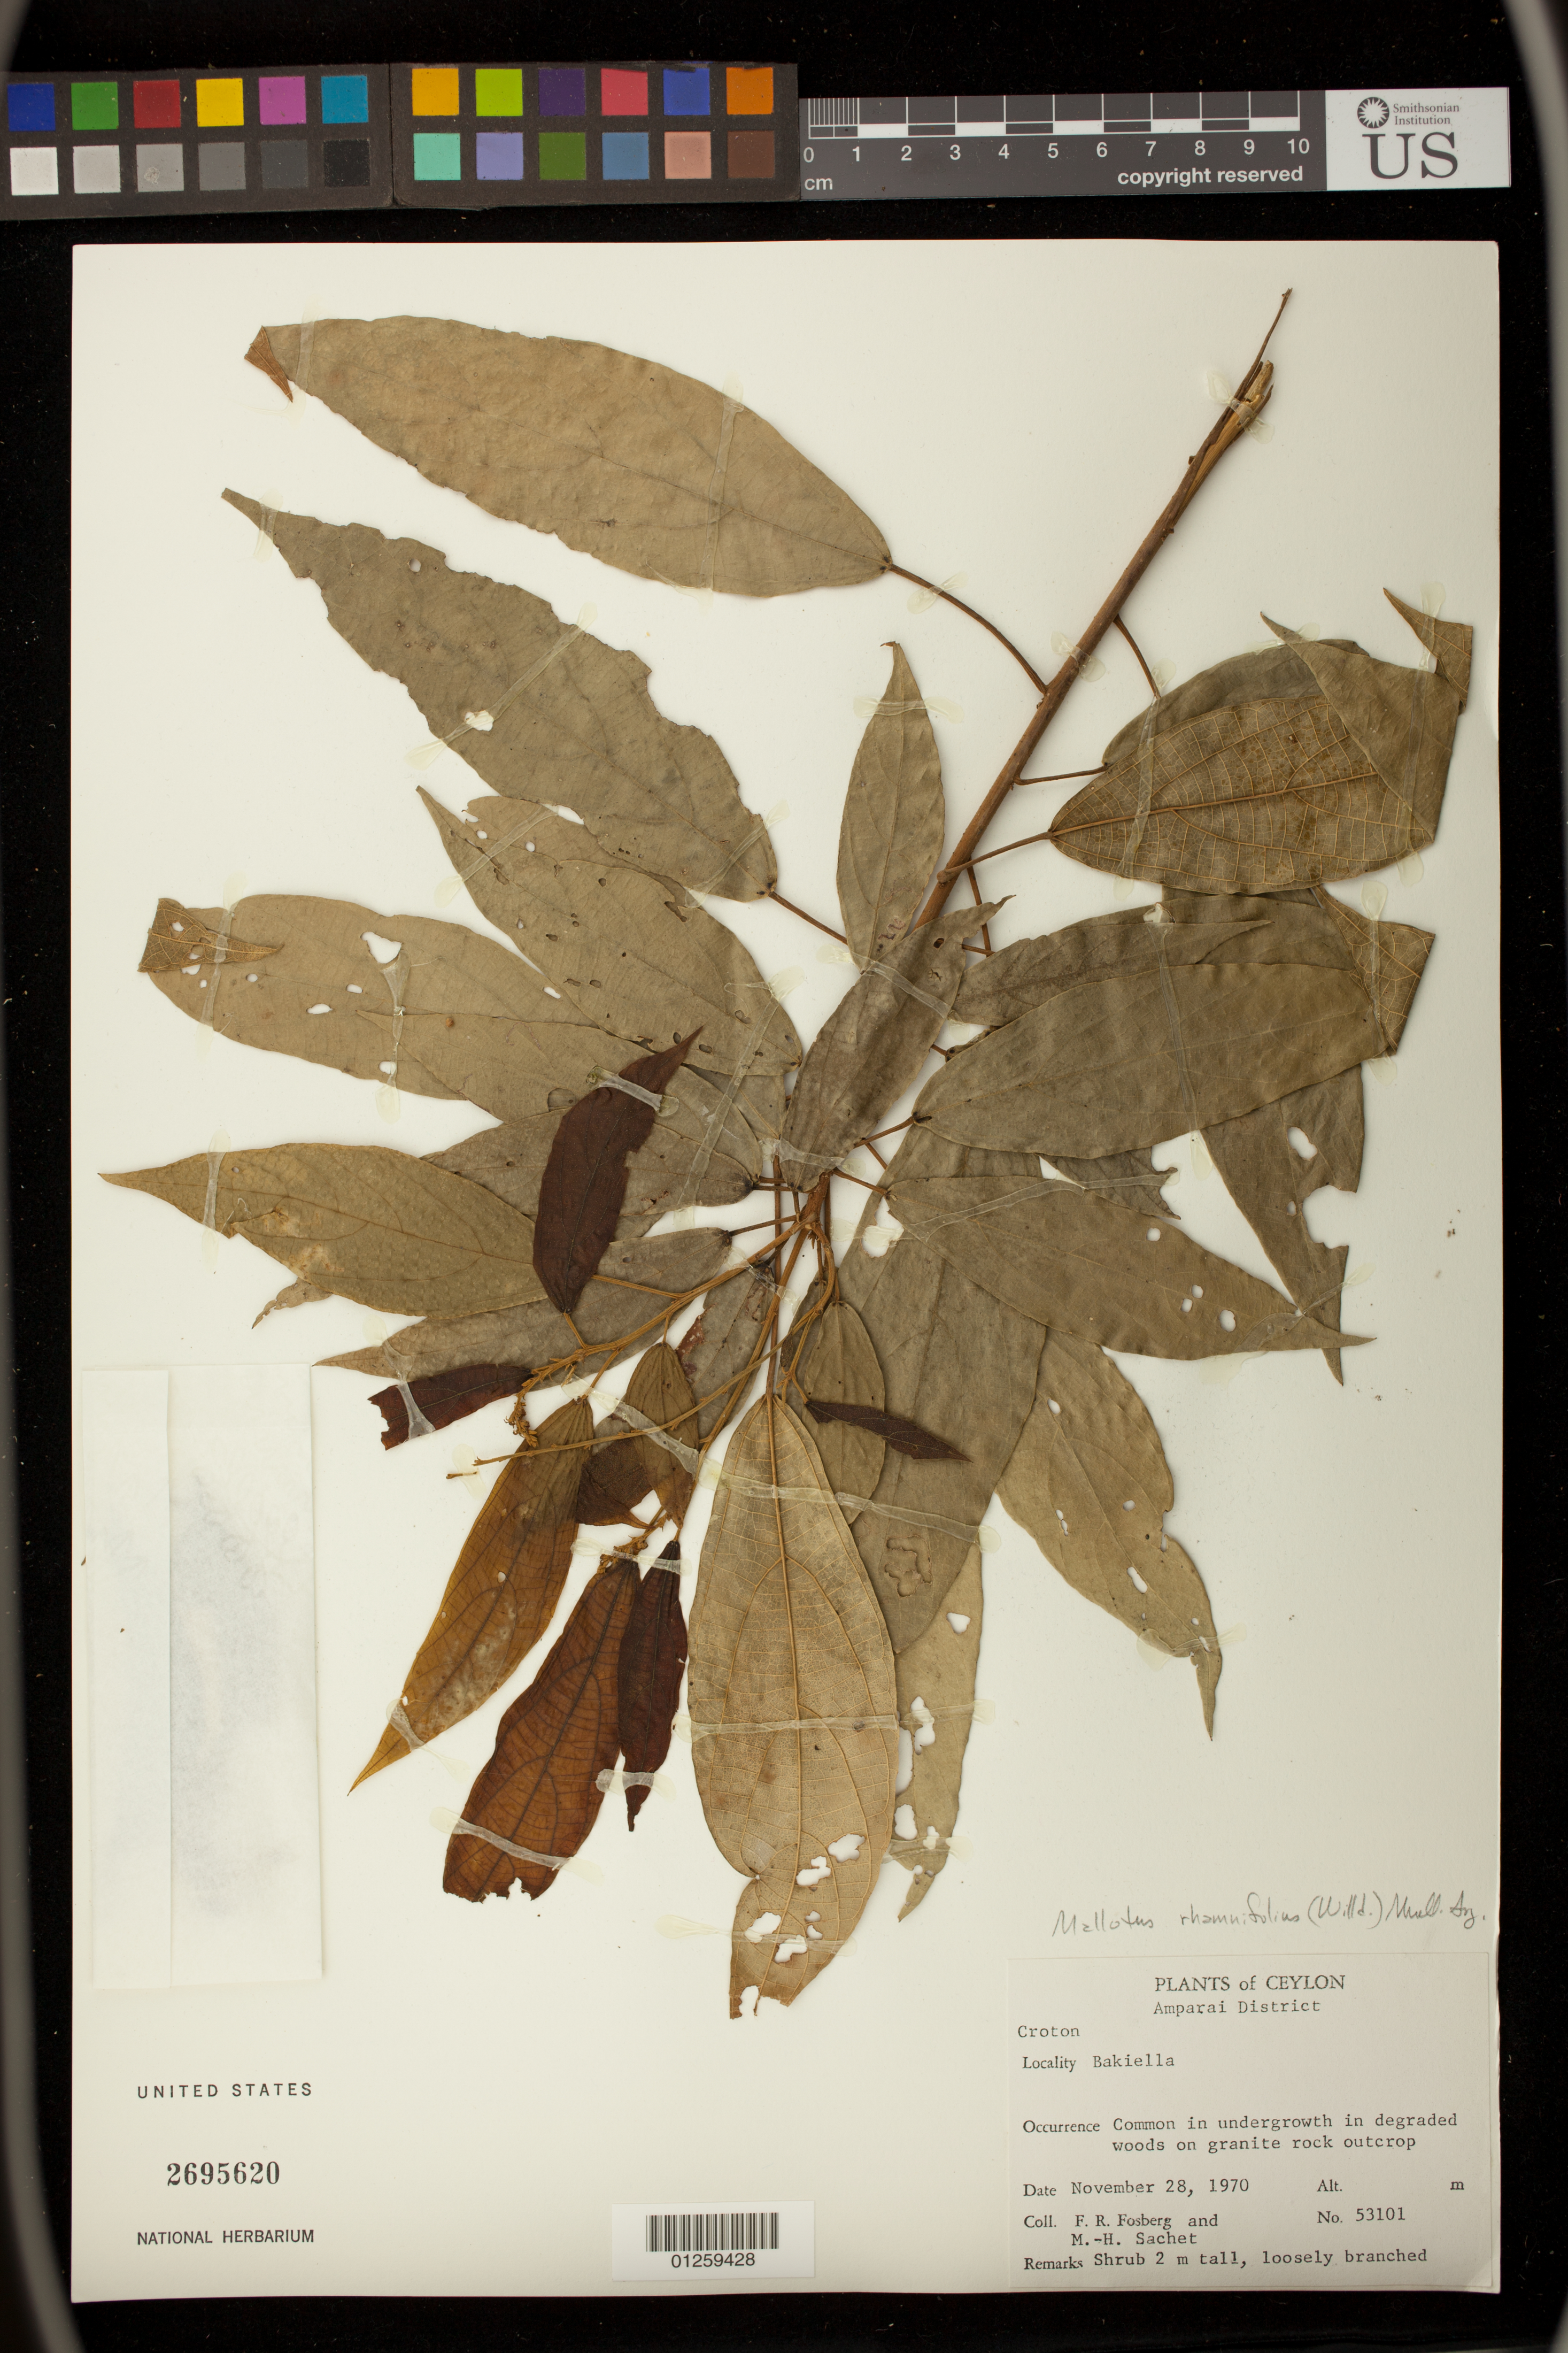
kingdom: Plantae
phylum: Tracheophyta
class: Magnoliopsida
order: Malpighiales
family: Euphorbiaceae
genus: Mallotus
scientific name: Mallotus rhamnifolius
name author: (Willd.) Müll. Arg.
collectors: F. Fosburg & M.-H. Sachet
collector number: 53101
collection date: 1970-11-28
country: Sri Lanka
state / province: Eastern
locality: Ampara District,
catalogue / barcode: US 2695620